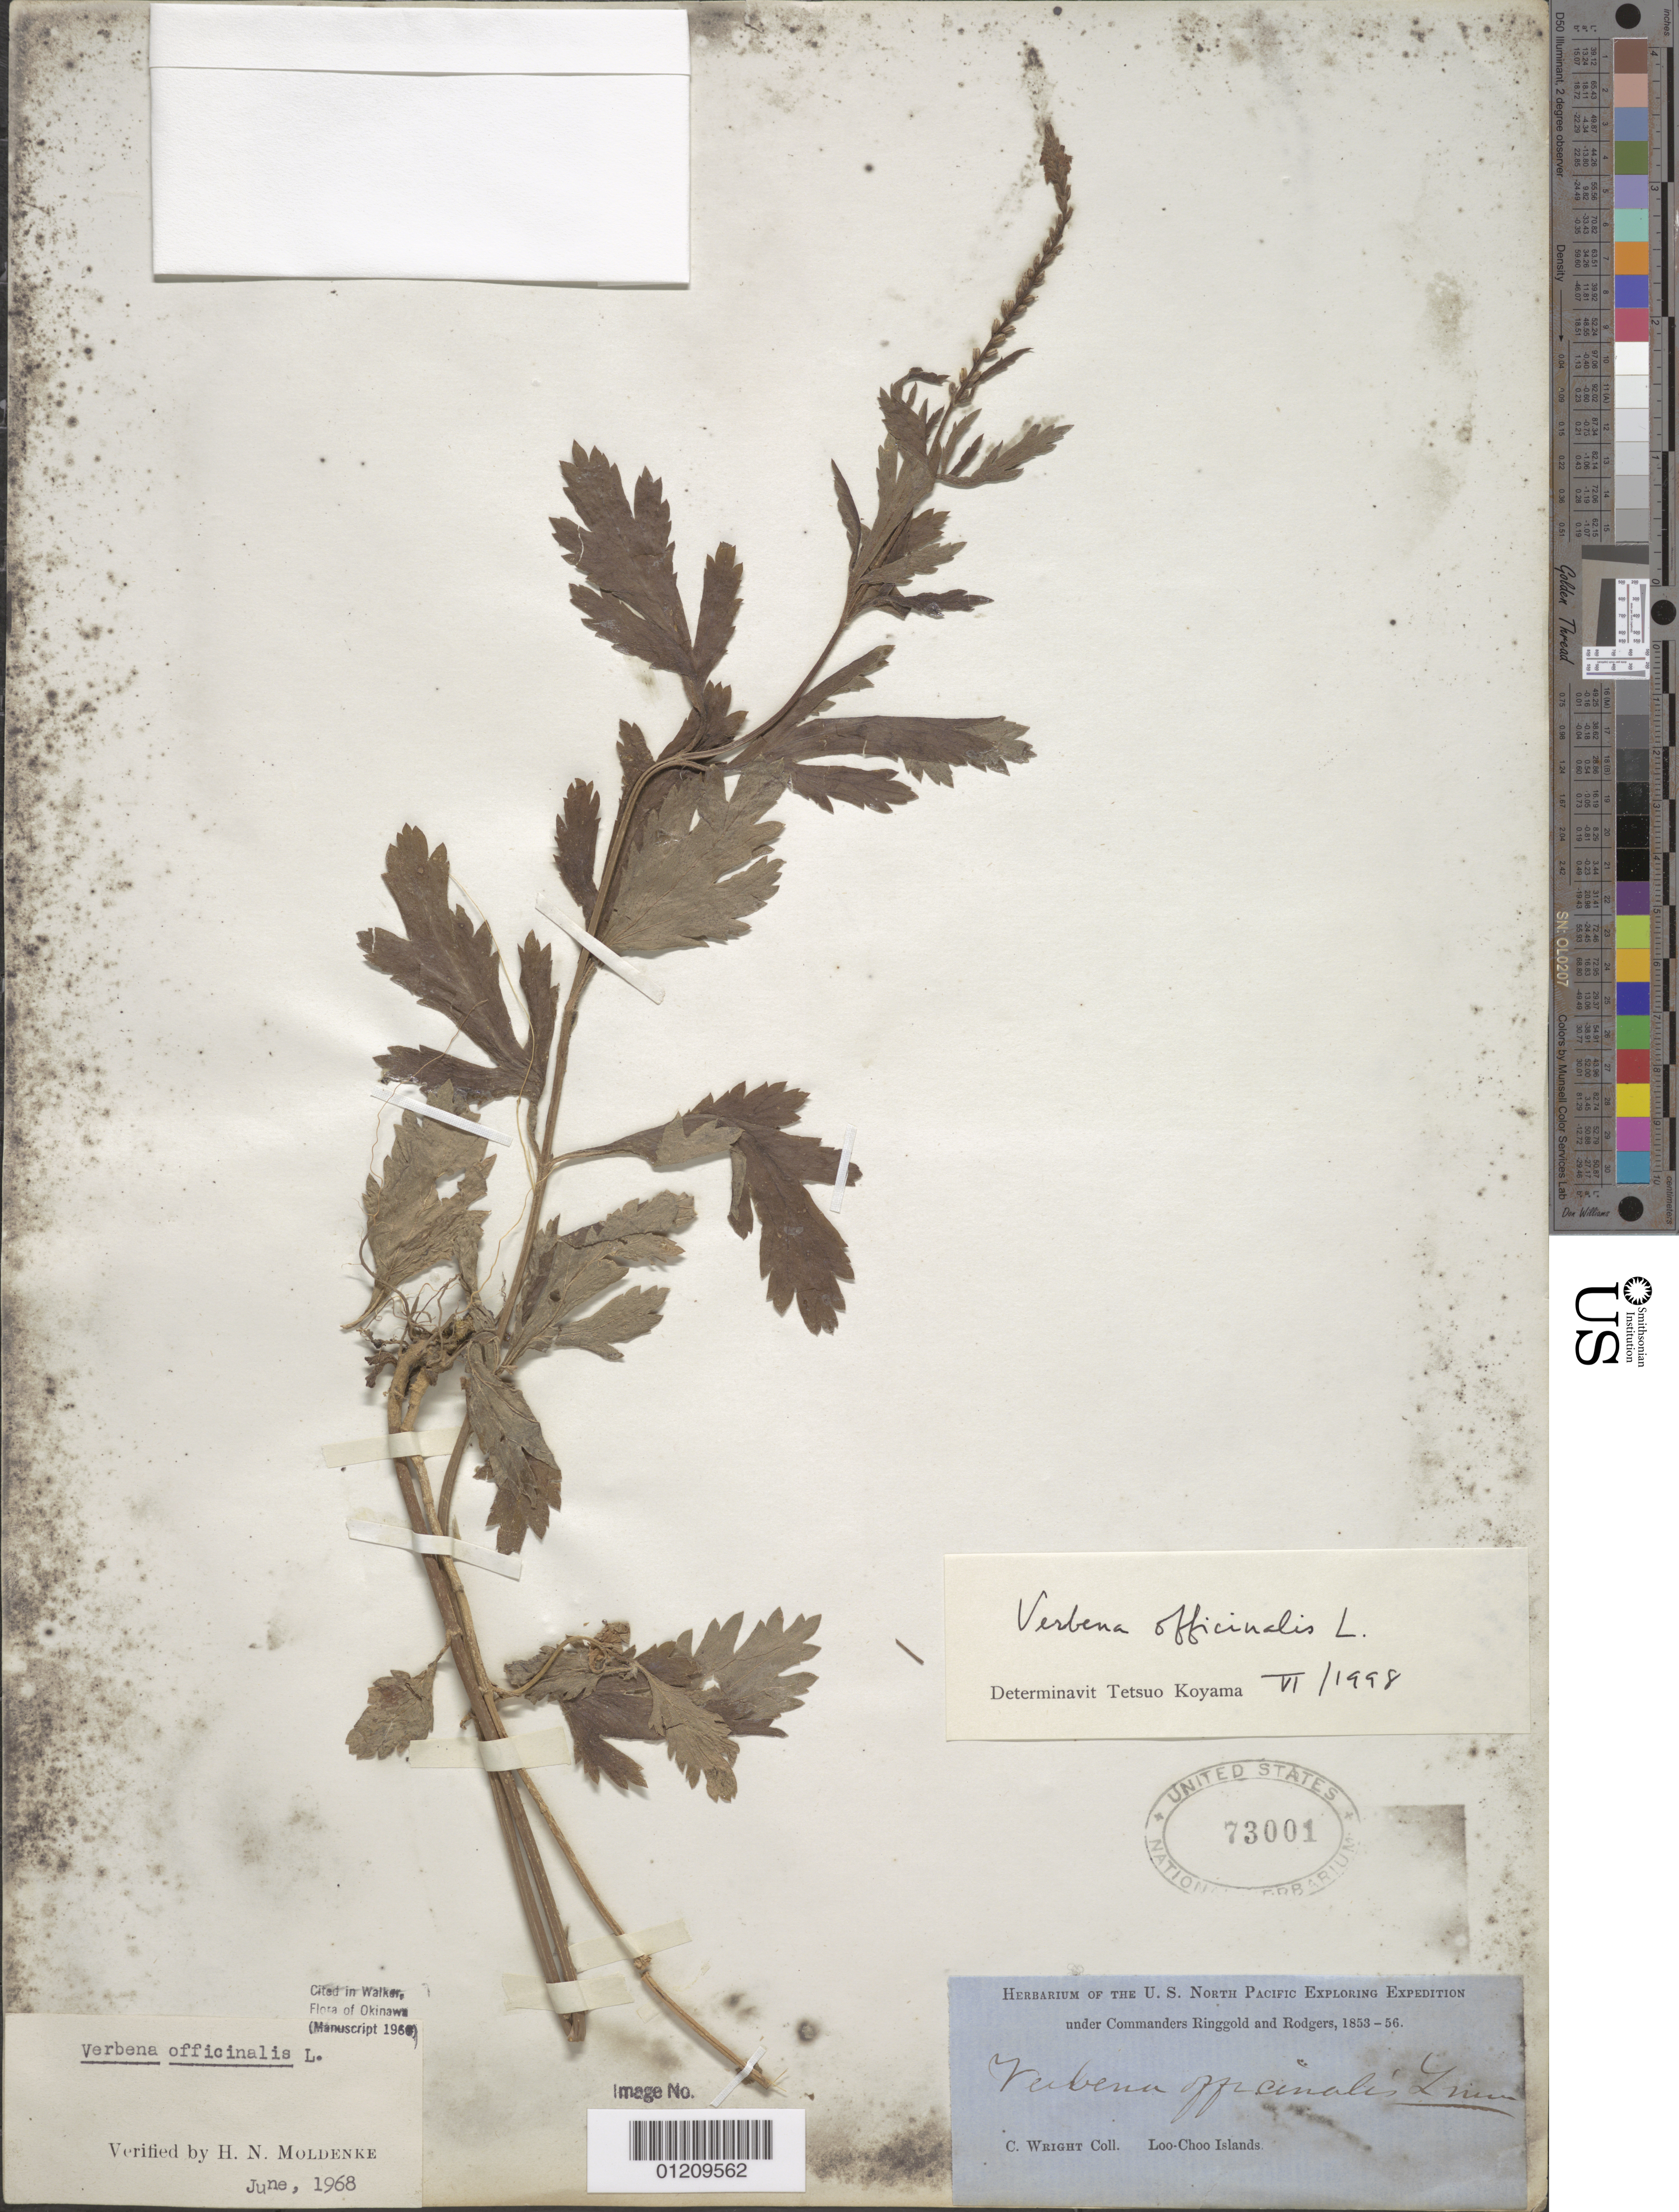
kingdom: Plantae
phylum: Tracheophyta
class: Magnoliopsida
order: Lamiales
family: Verbenaceae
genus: Verbena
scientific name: Verbena officinalis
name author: L.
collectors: C. Wright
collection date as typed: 1853 to -- --- 1856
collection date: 1853/1856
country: Japan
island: Ryukyu Islands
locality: Loo Choo Islands.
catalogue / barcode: US 73001